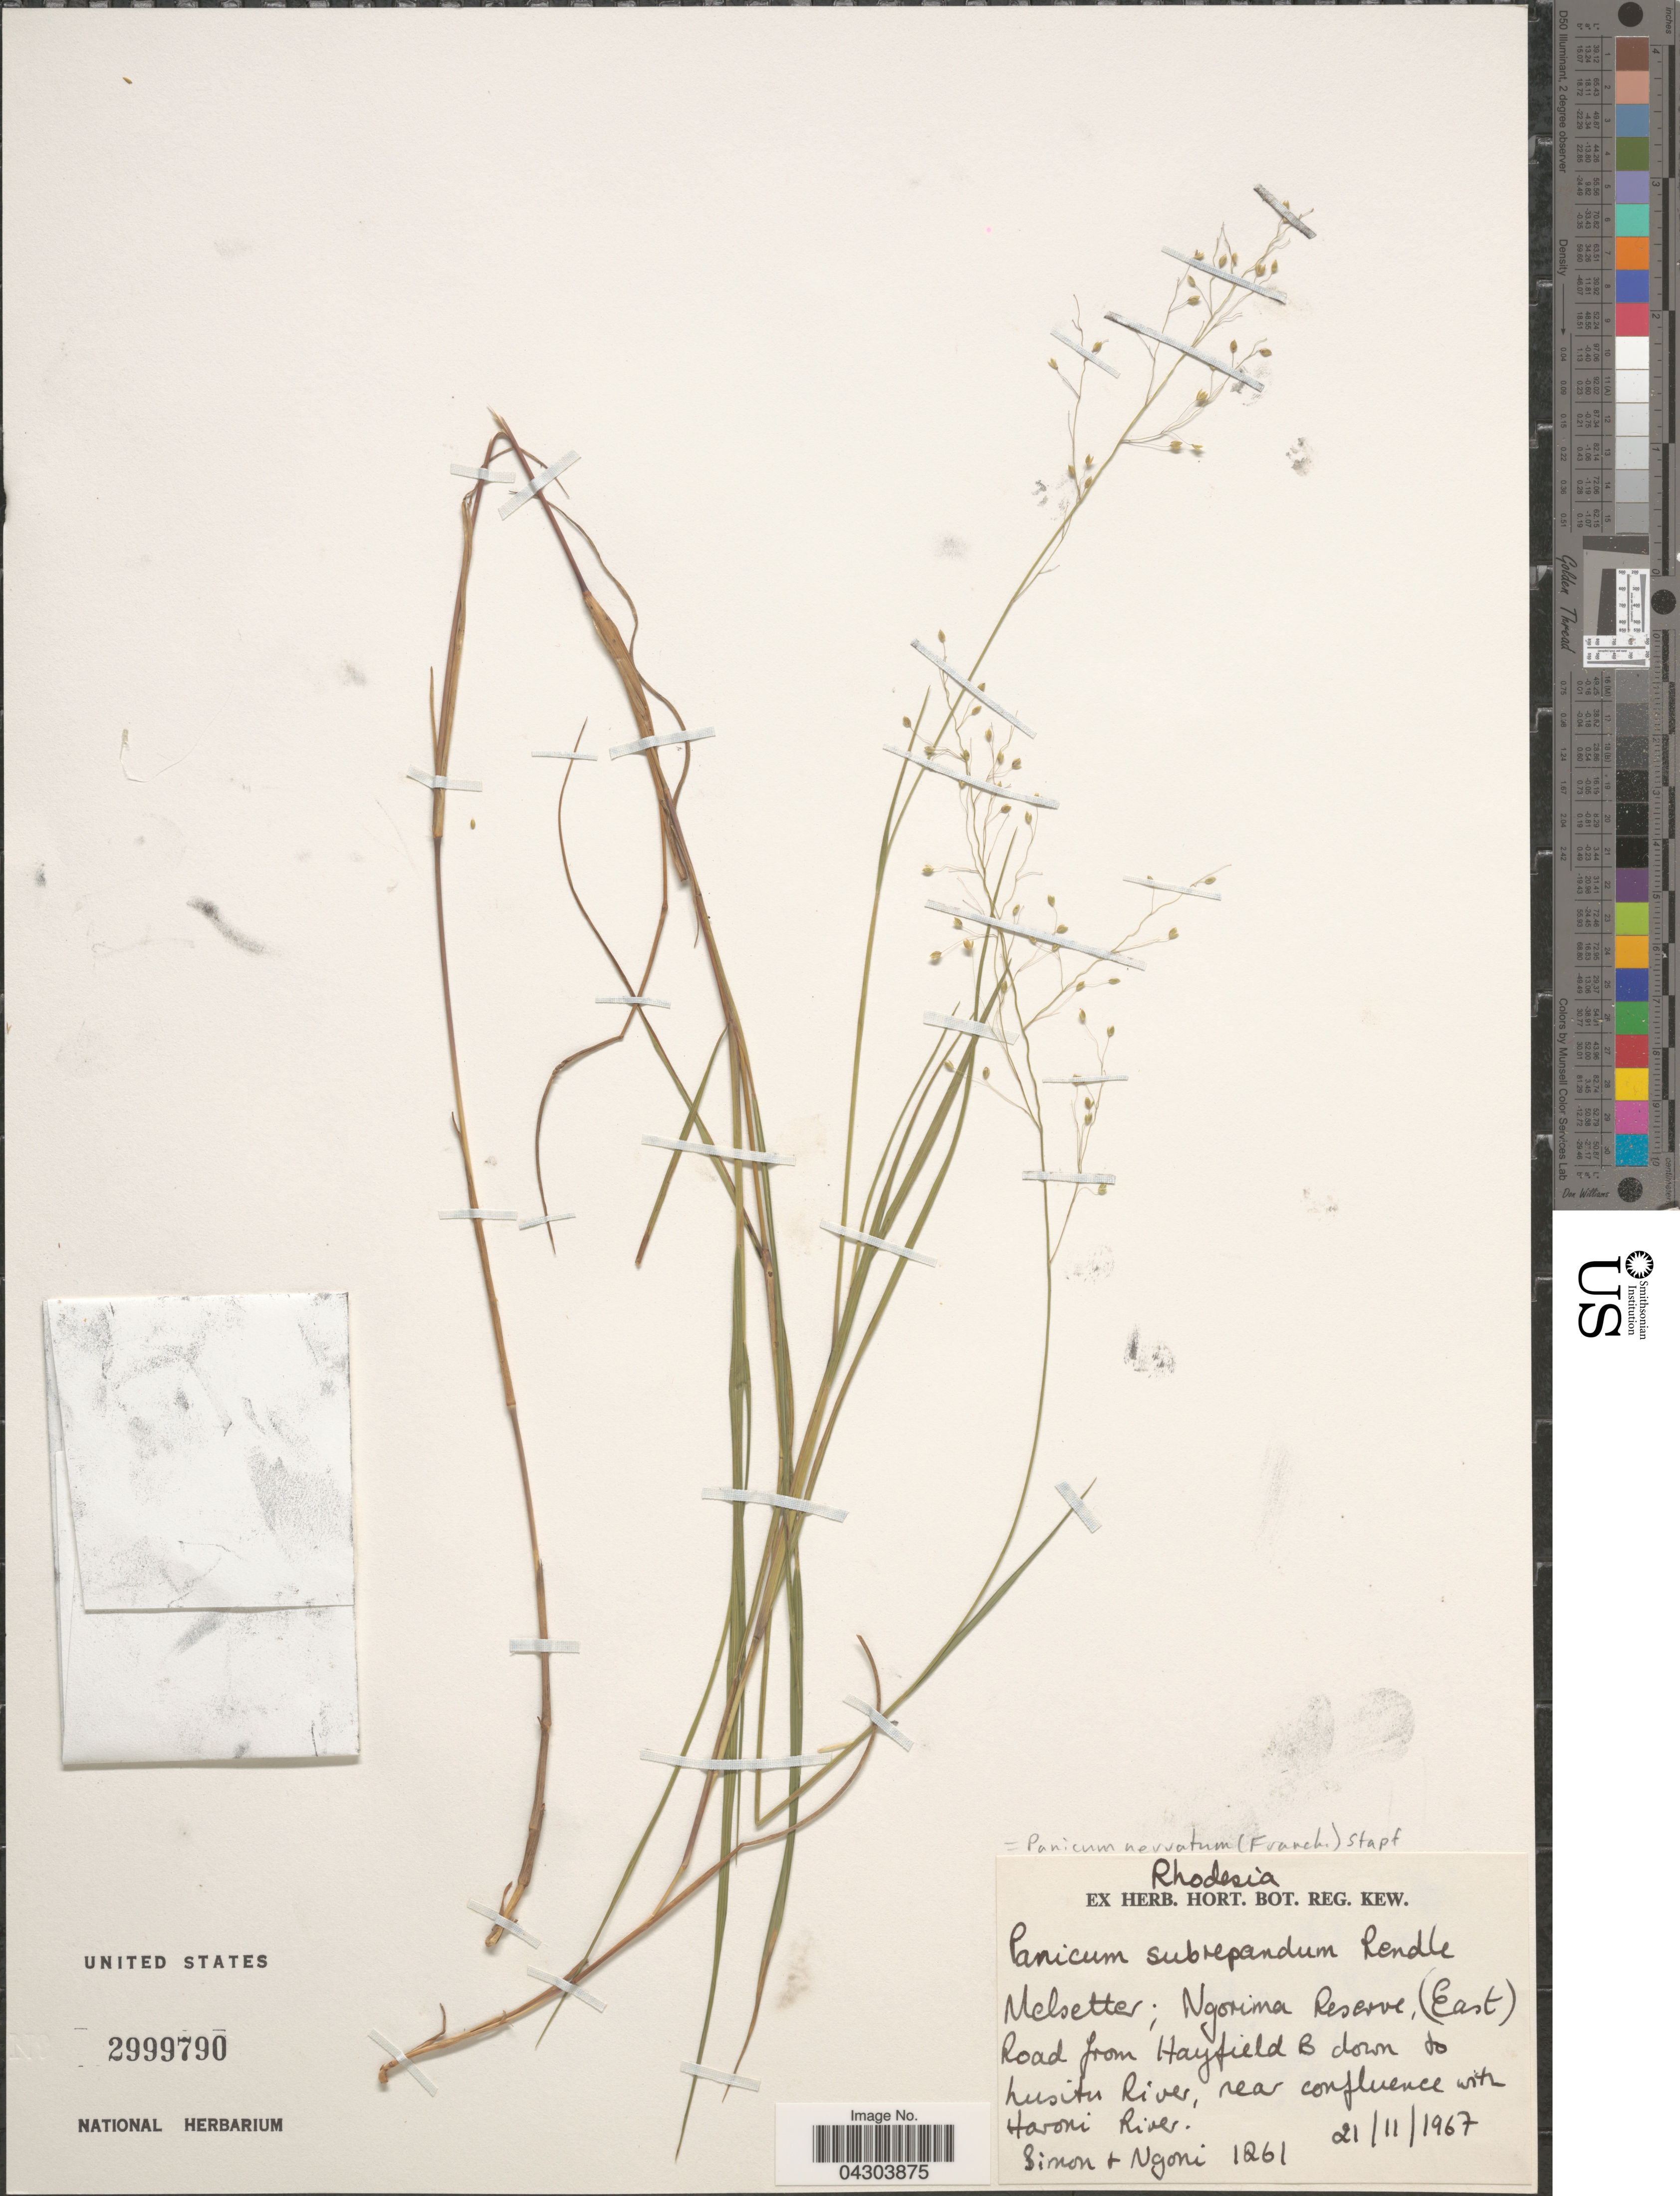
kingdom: Plantae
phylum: Tracheophyta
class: Liliopsida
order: Poales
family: Poaceae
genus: Panicum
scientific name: Panicum nervatum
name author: (Franch.) Stapf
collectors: -- Simon & Ngoni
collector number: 1261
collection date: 1967-11-21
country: Zimbabwe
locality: Rhodesia. Melsetter; Ngorima Reserve (East) Road from Hayfield B down to Lusitu River, near confluence with Haroni River.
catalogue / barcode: US 2999790